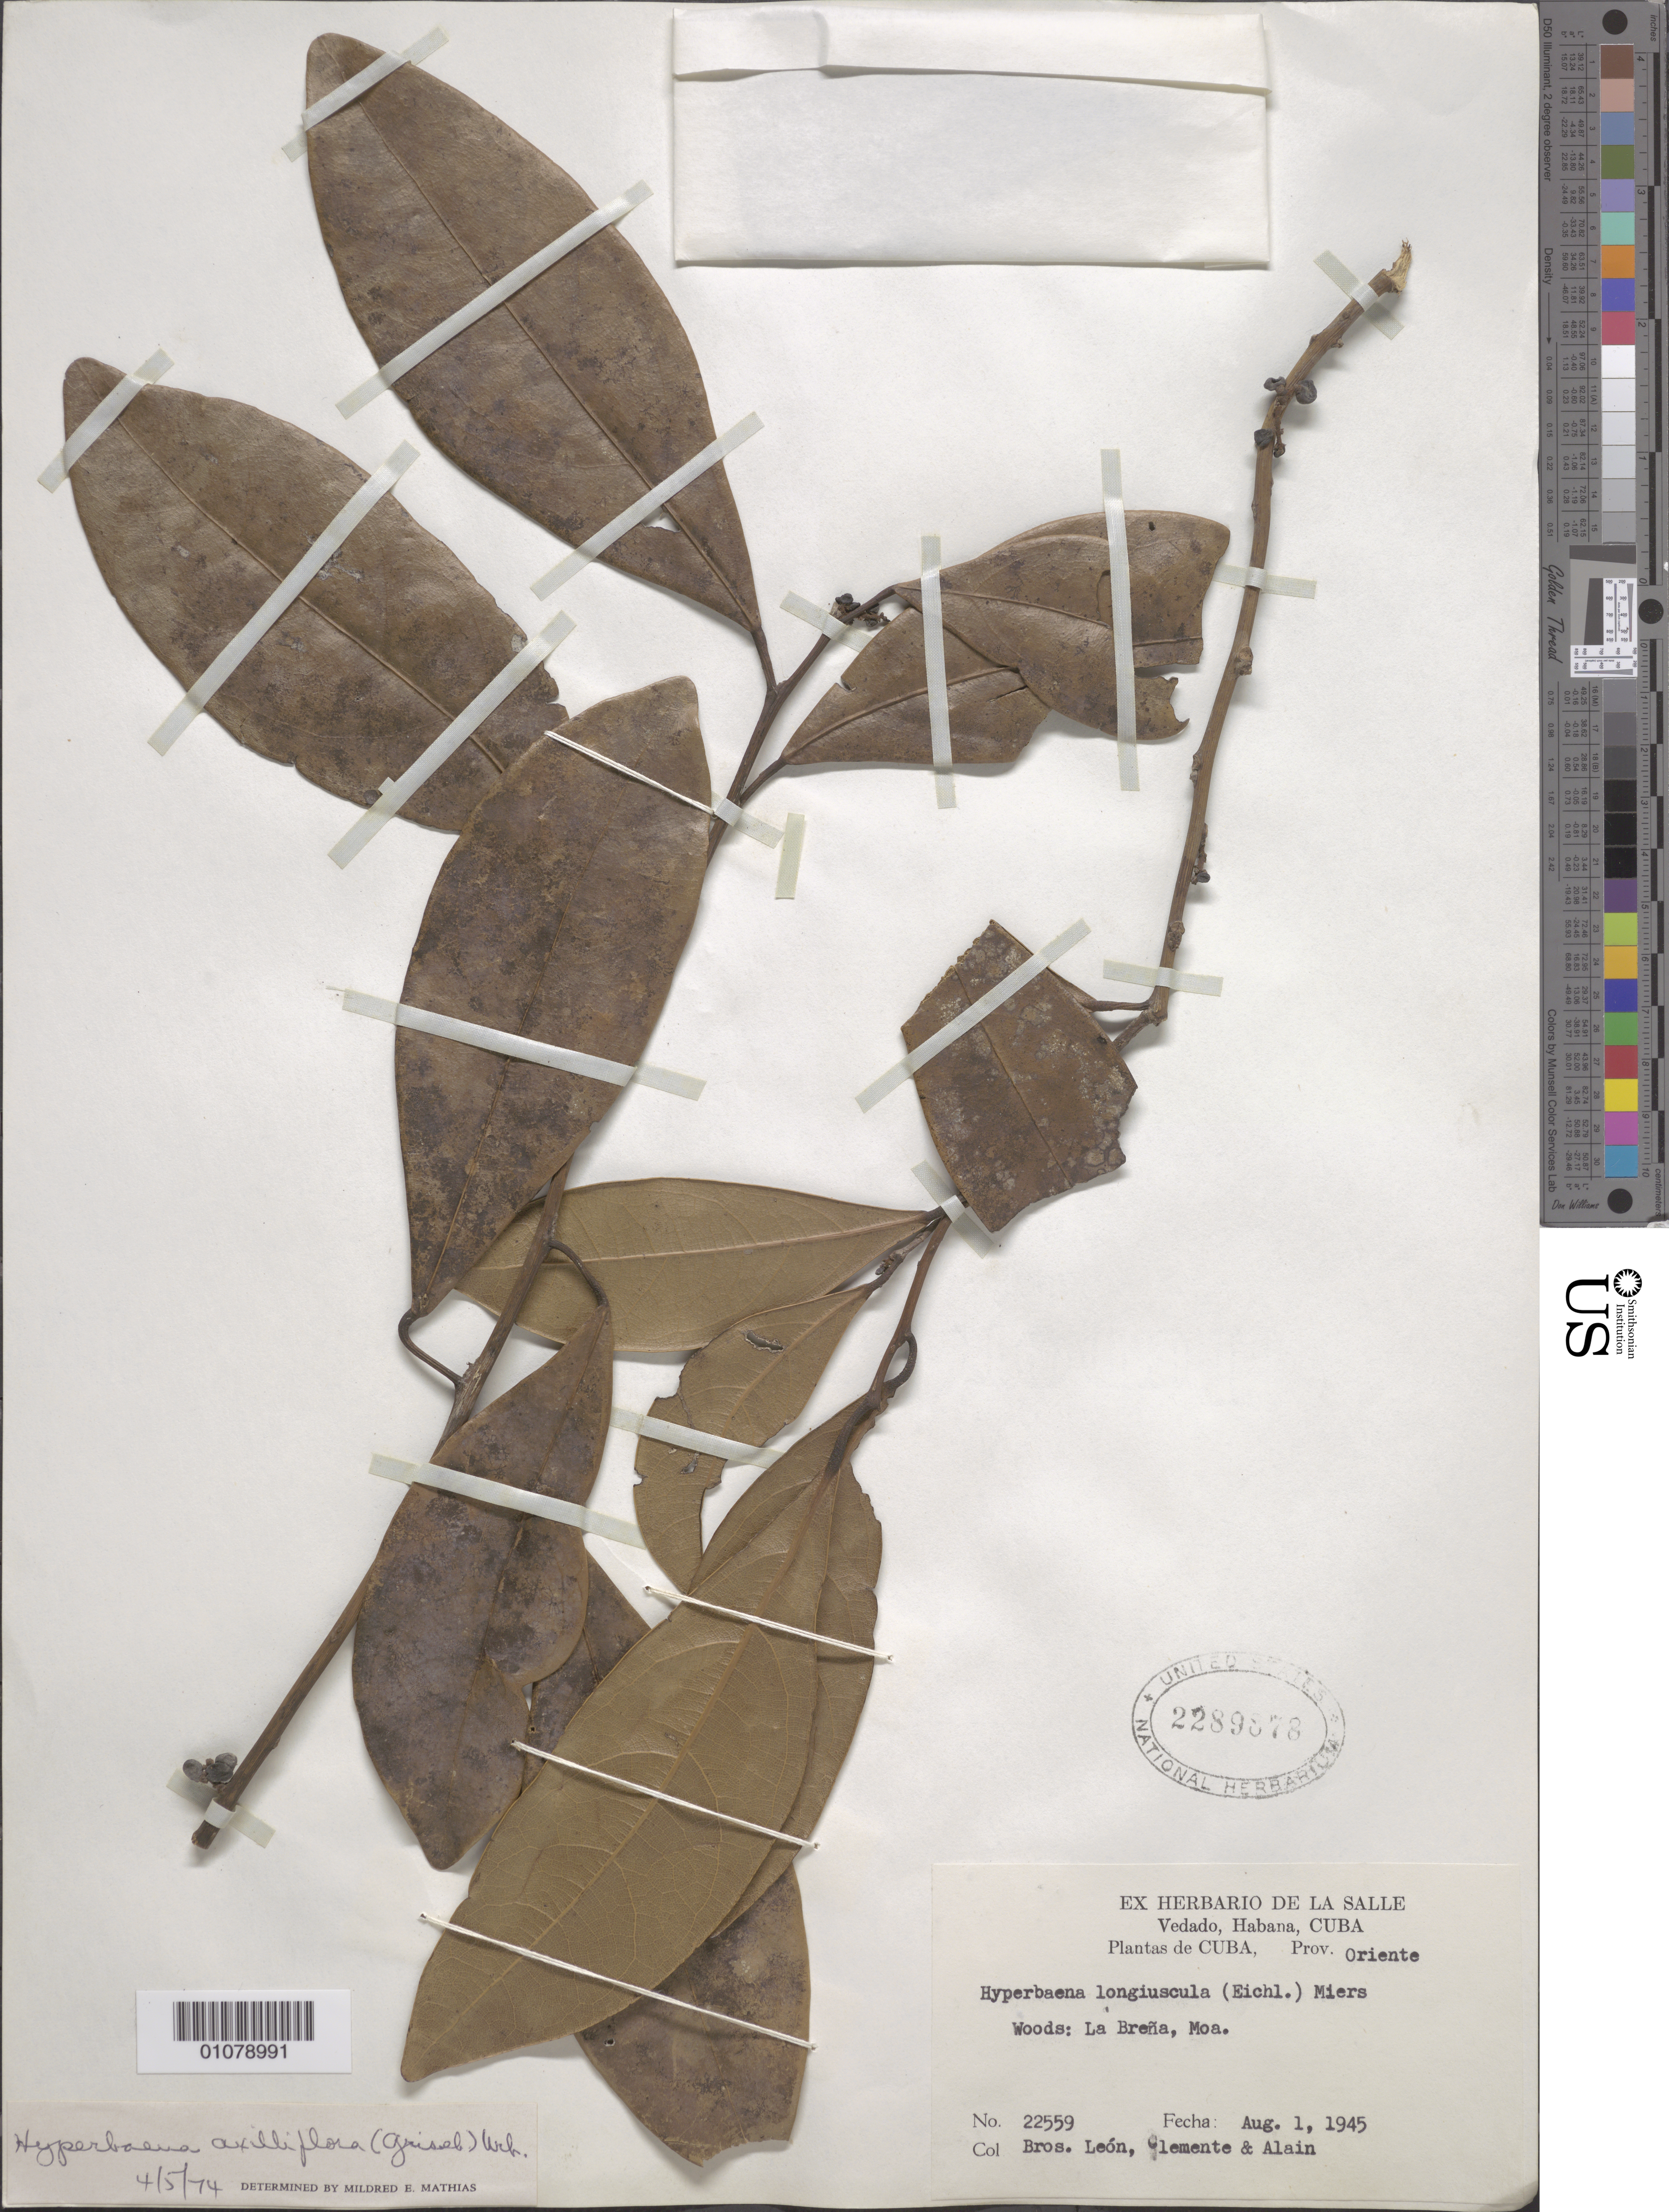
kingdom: Plantae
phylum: Tracheophyta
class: Magnoliopsida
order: Ranunculales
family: Menispermaceae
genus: Hyperbaena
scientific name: Hyperbaena axilliflora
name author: (Griseb.) Urb.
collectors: Bro. León, Bro. Clemente & A. H. Liogier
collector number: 22559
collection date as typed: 01 Aug 1945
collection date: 1945-08-01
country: Cuba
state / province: Holguín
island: Cuba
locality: Oriente Woods: La Brena, Moa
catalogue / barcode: US 2289878